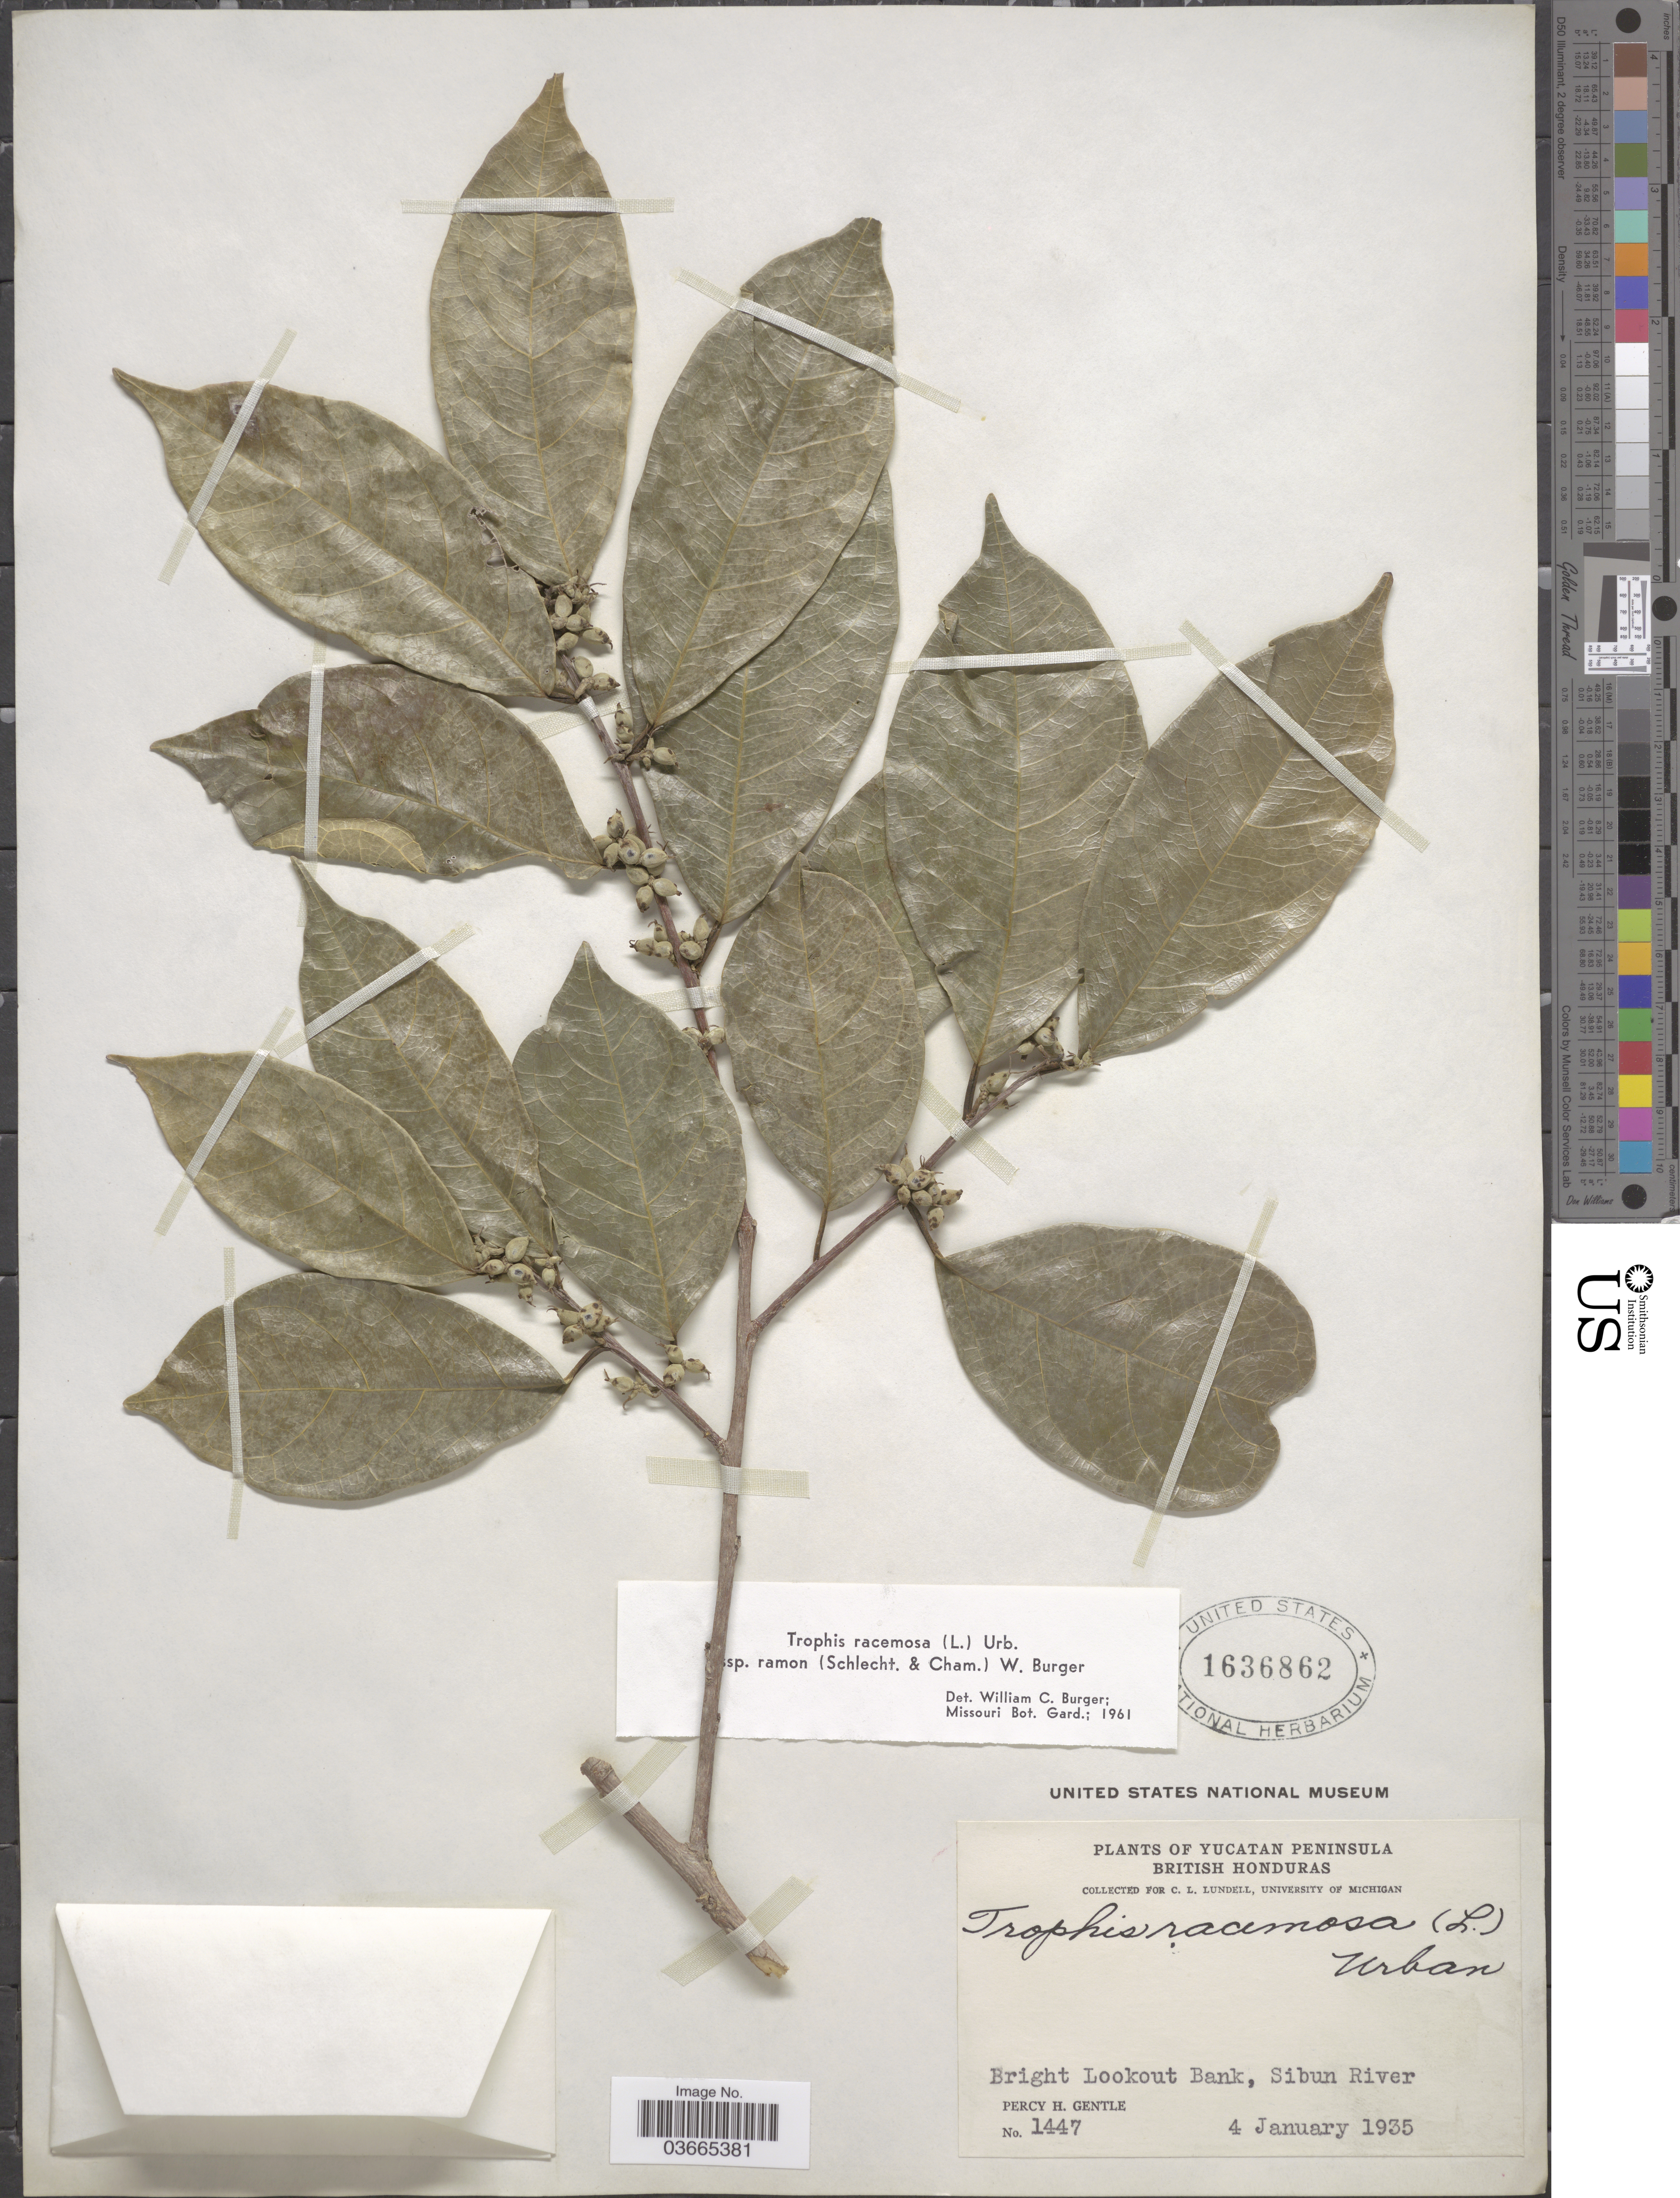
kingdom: Plantae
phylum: Tracheophyta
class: Magnoliopsida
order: Rosales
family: Moraceae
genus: Trophis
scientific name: Trophis racemosa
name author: (L.) Urb.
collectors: P. H. Gentle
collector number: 1447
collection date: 1935-01-04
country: Belize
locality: Yucatan Peninsula. British Honduras. Bright Lookout Bank, Sibun River.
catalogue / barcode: US 1636862